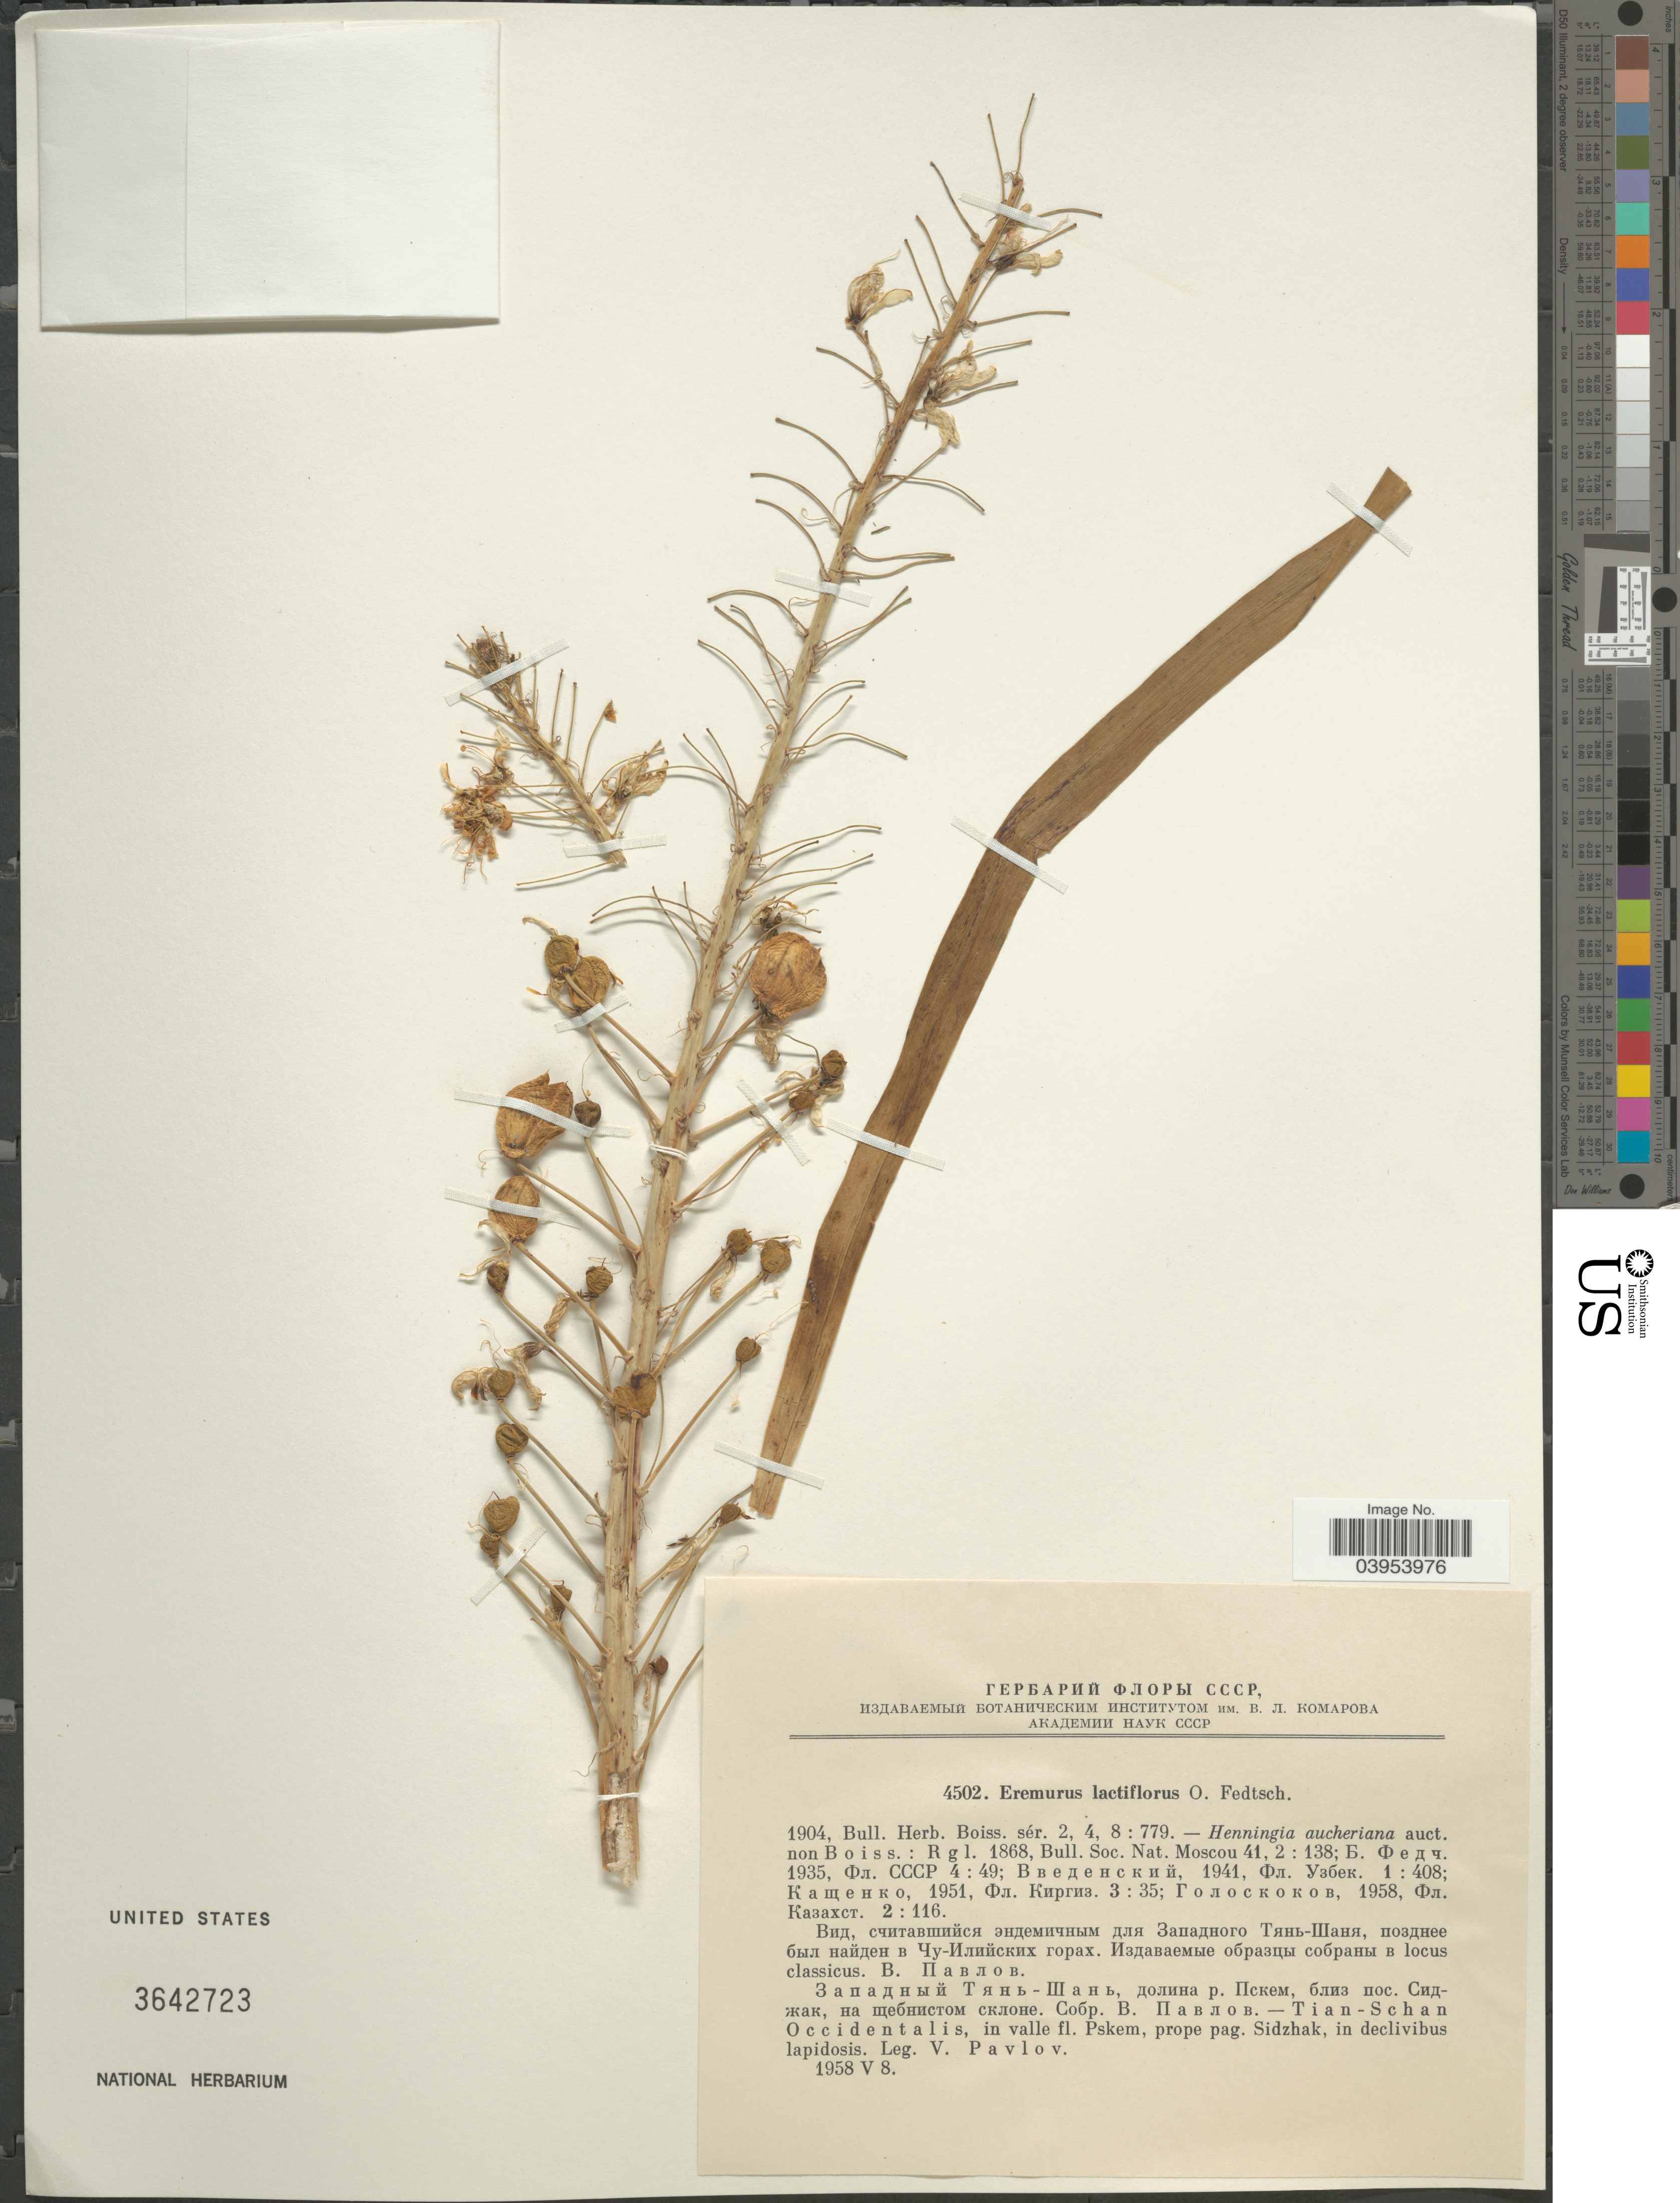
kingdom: Plantae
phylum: Tracheophyta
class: Liliopsida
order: Asparagales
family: Asphodelaceae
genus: Eremurus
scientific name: Eremurus lactiflorus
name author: O. Fedtsch.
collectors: V. Pavlov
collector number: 4502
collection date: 1958-05-08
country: Uzbekistan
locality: Tian-Schan Occidentalis, in valle fl. Pskem, prope pag. Sidzhak.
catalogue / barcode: US 3642723